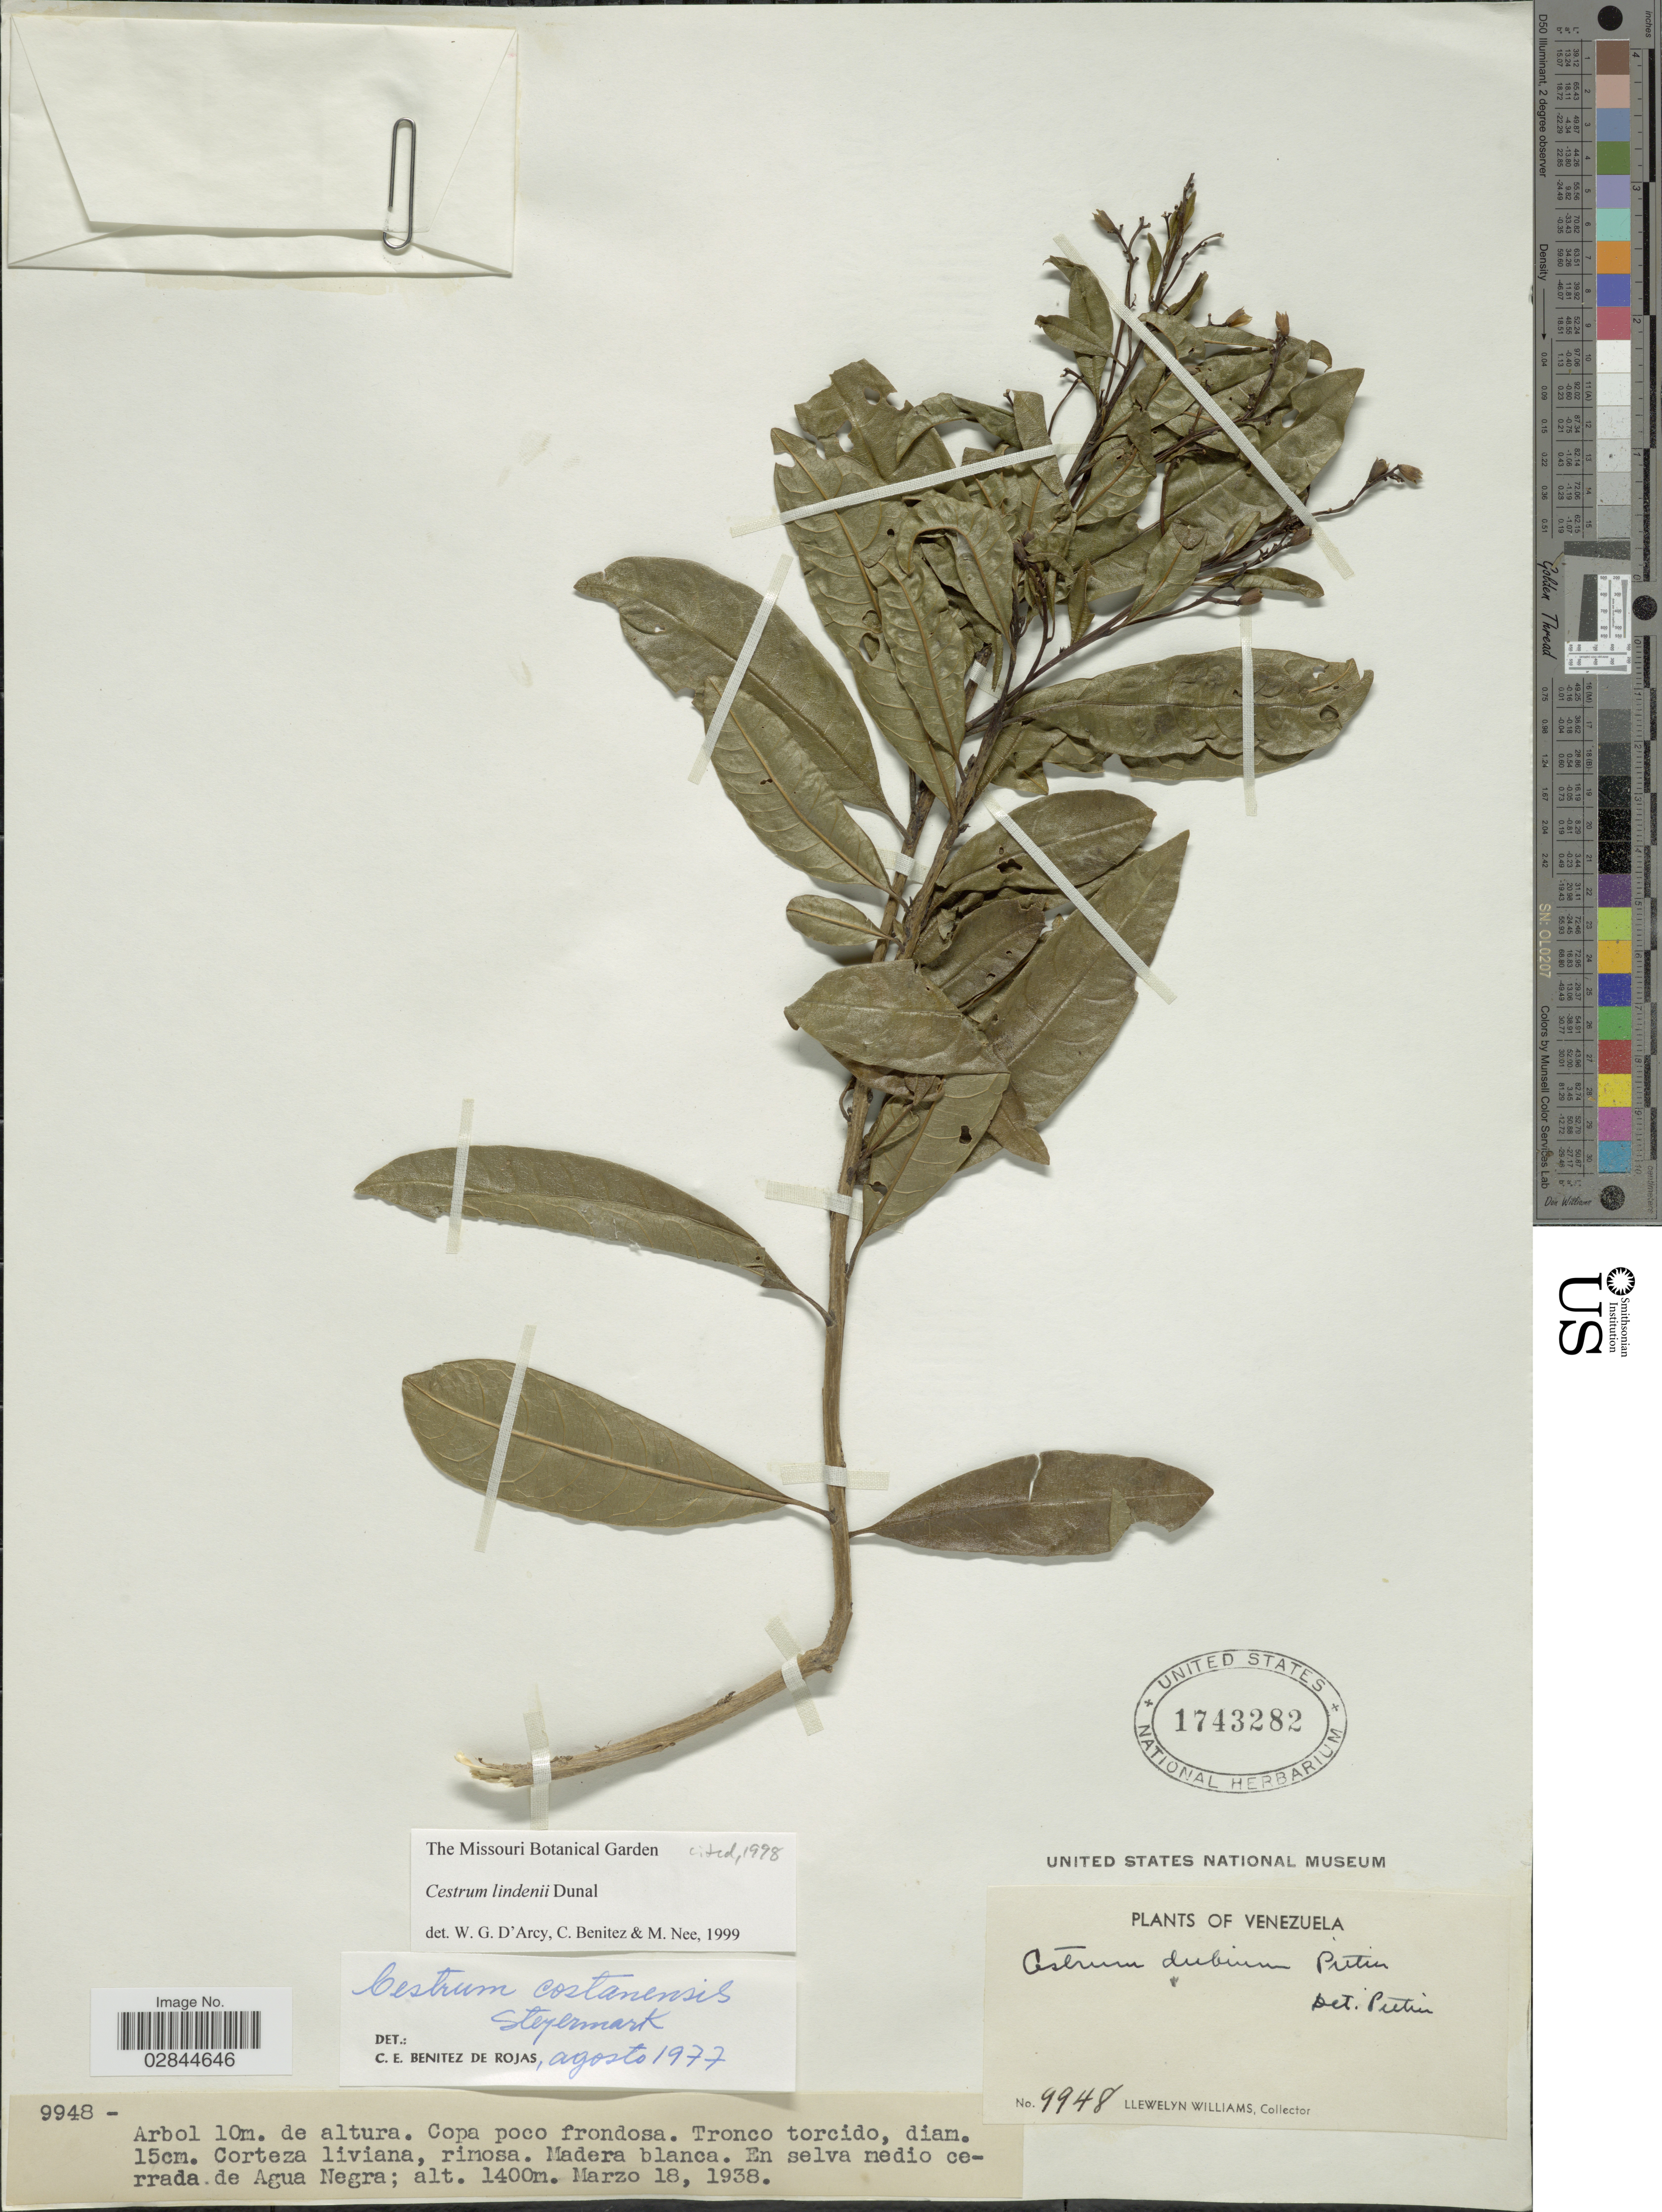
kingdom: Plantae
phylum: Tracheophyta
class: Magnoliopsida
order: Solanales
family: Solanaceae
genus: Cestrum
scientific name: Cestrum lindenii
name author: Dunal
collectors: Ll. Williams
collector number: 9948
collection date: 1938-03-18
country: Venezuela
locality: En selva medio cerrada de Agua Negra.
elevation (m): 1400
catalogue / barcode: US 1743282